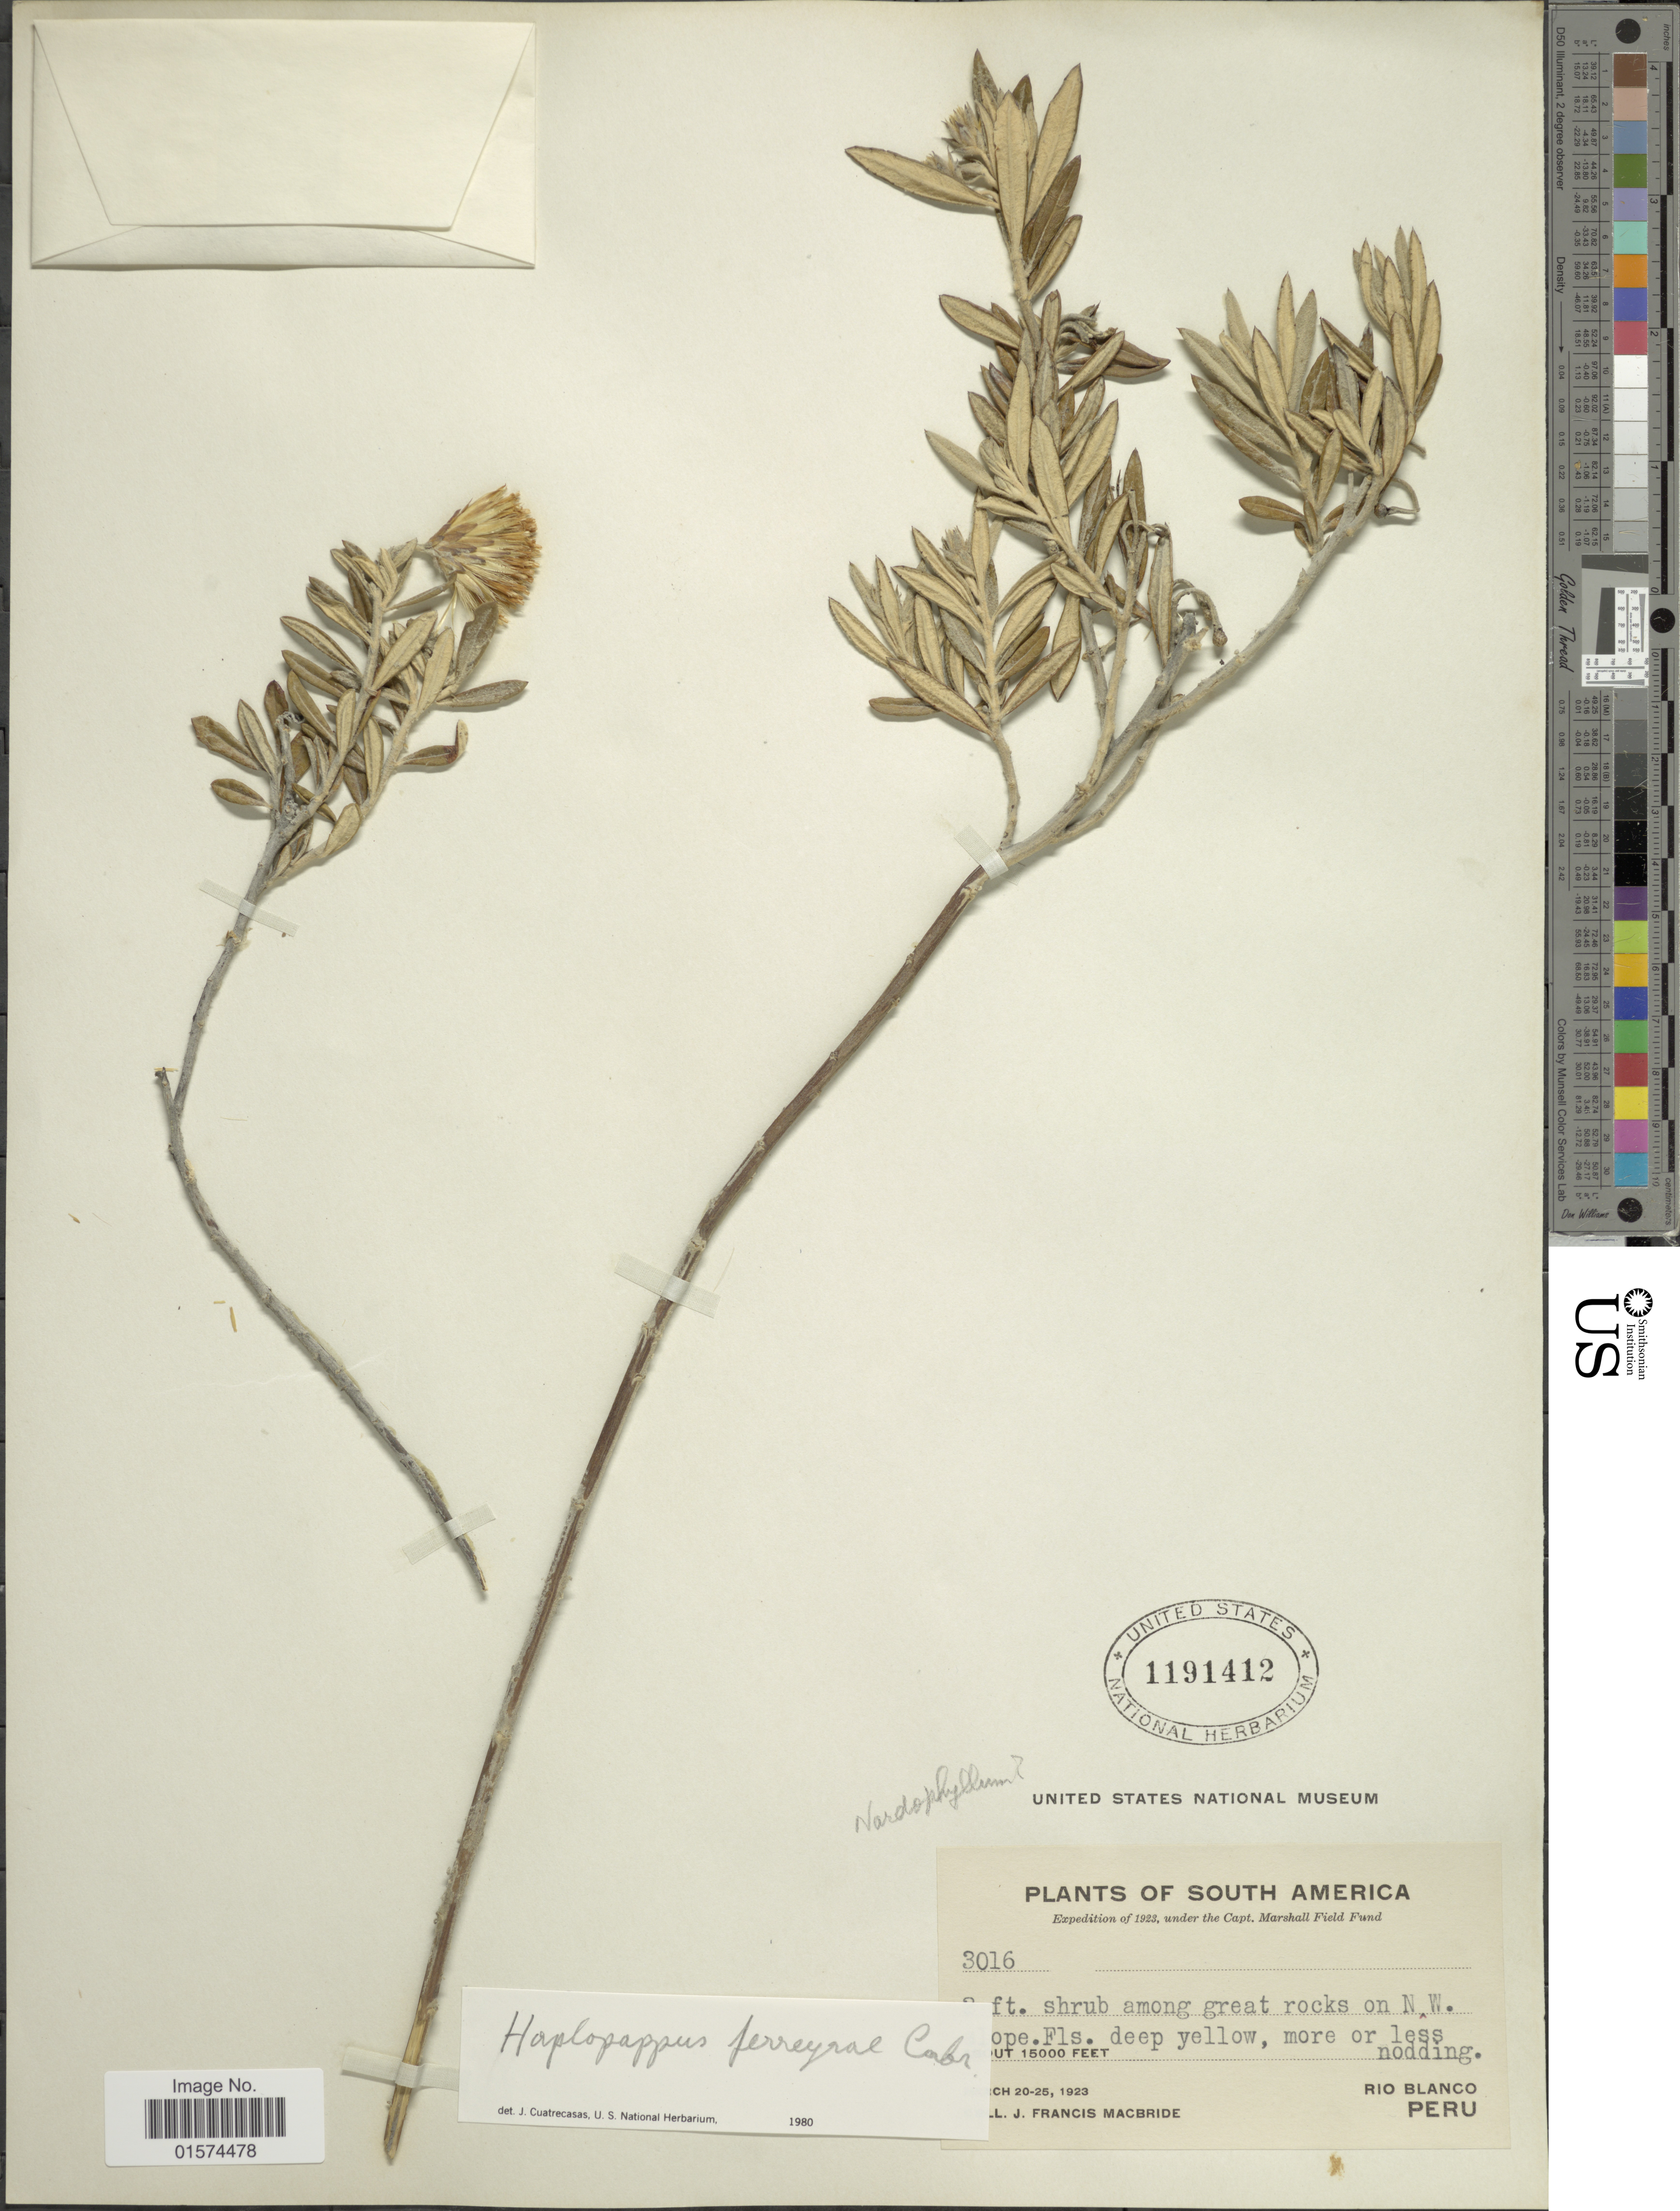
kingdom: Plantae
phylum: Tracheophyta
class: Magnoliopsida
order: Asterales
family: Asteraceae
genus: Haplopappus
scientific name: Haplopappus ferrisiae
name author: S.F. Blake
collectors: J. F. Macbride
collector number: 3016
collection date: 1923-03-20/1923-03-25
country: Peru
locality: South America, shrub among great rocks on N.W., Rio Blanco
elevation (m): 4572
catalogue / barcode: US 1191412